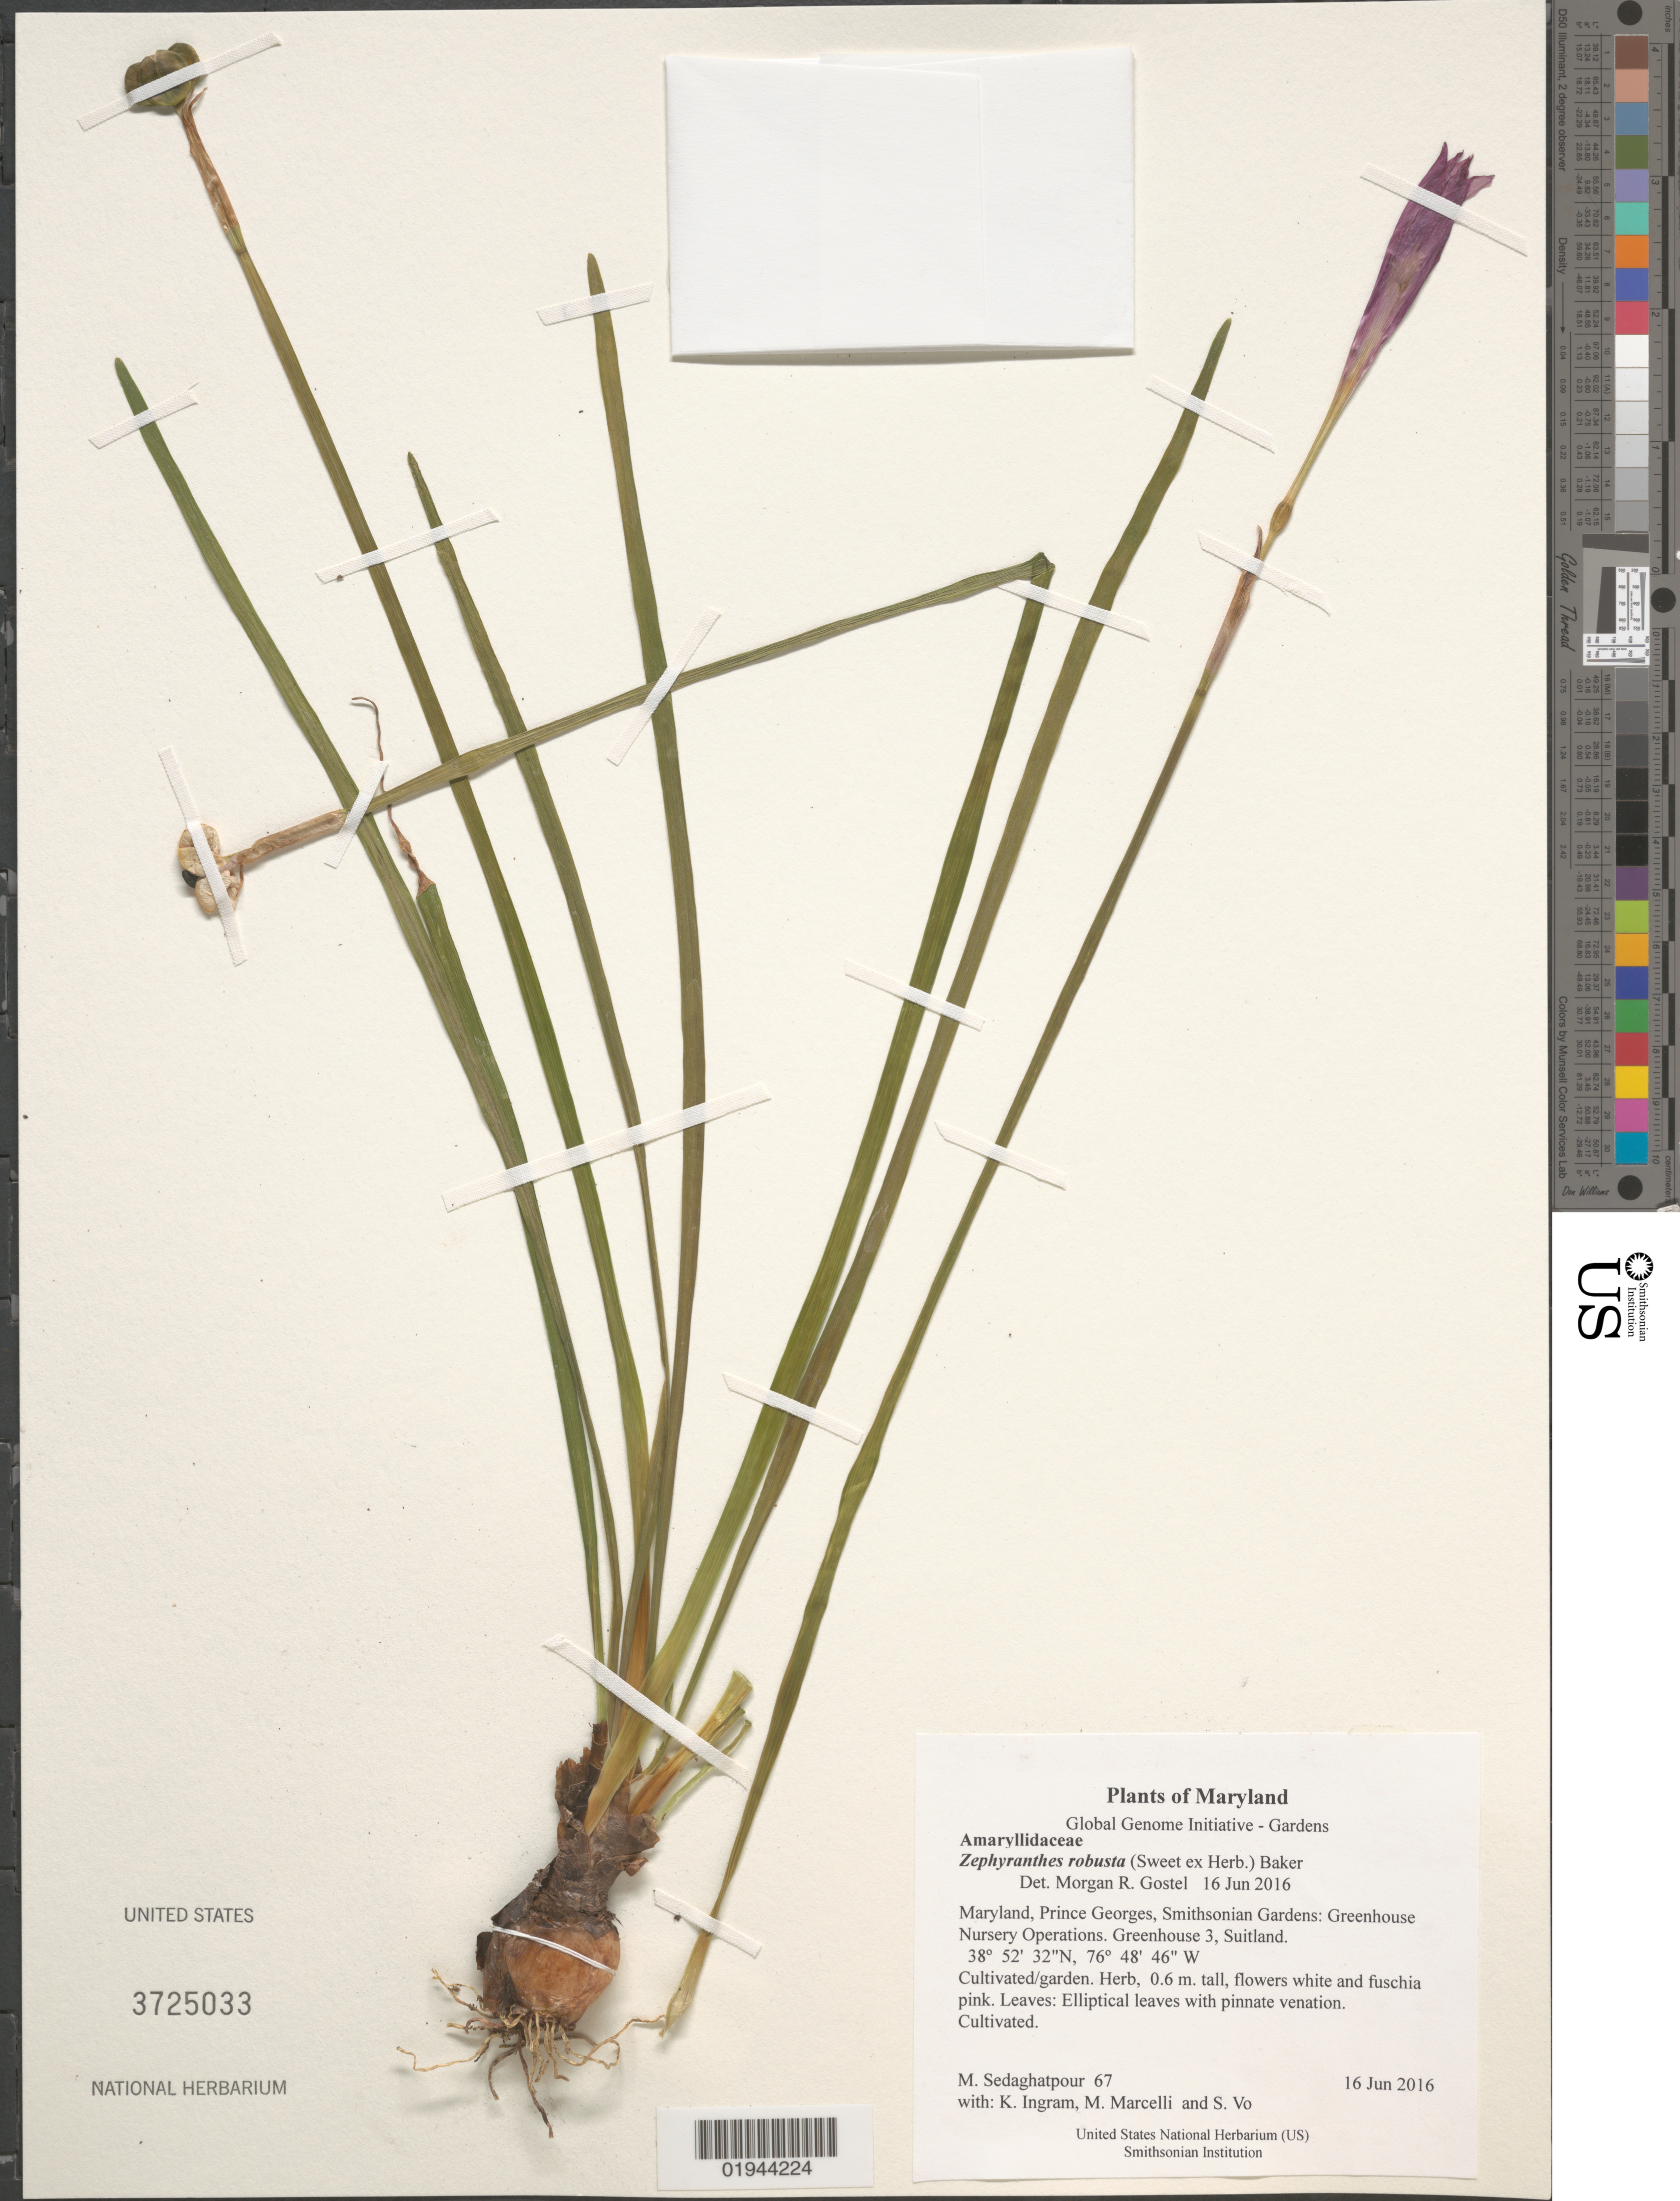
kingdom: Plantae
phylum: Tracheophyta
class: Liliopsida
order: Asparagales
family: Amaryllidaceae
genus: Zephyranthes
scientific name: Zephyranthes robusta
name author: (Sweet ex Herb.) Baker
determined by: Gostel, Morgan R., (BRIT), Botanical Research Institute of Texas (UNITED STATES)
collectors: M. Sedaghatpour, K. S. Ingram, M. Marcelli & S. Vo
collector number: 67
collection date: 2016-06-16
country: United States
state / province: Maryland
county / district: Prince George's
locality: Smithsonian Gardens: Greenhouse Nursery Operations. Greenhouse 3, Suitland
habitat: Cultivated/garden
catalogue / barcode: US 3725033